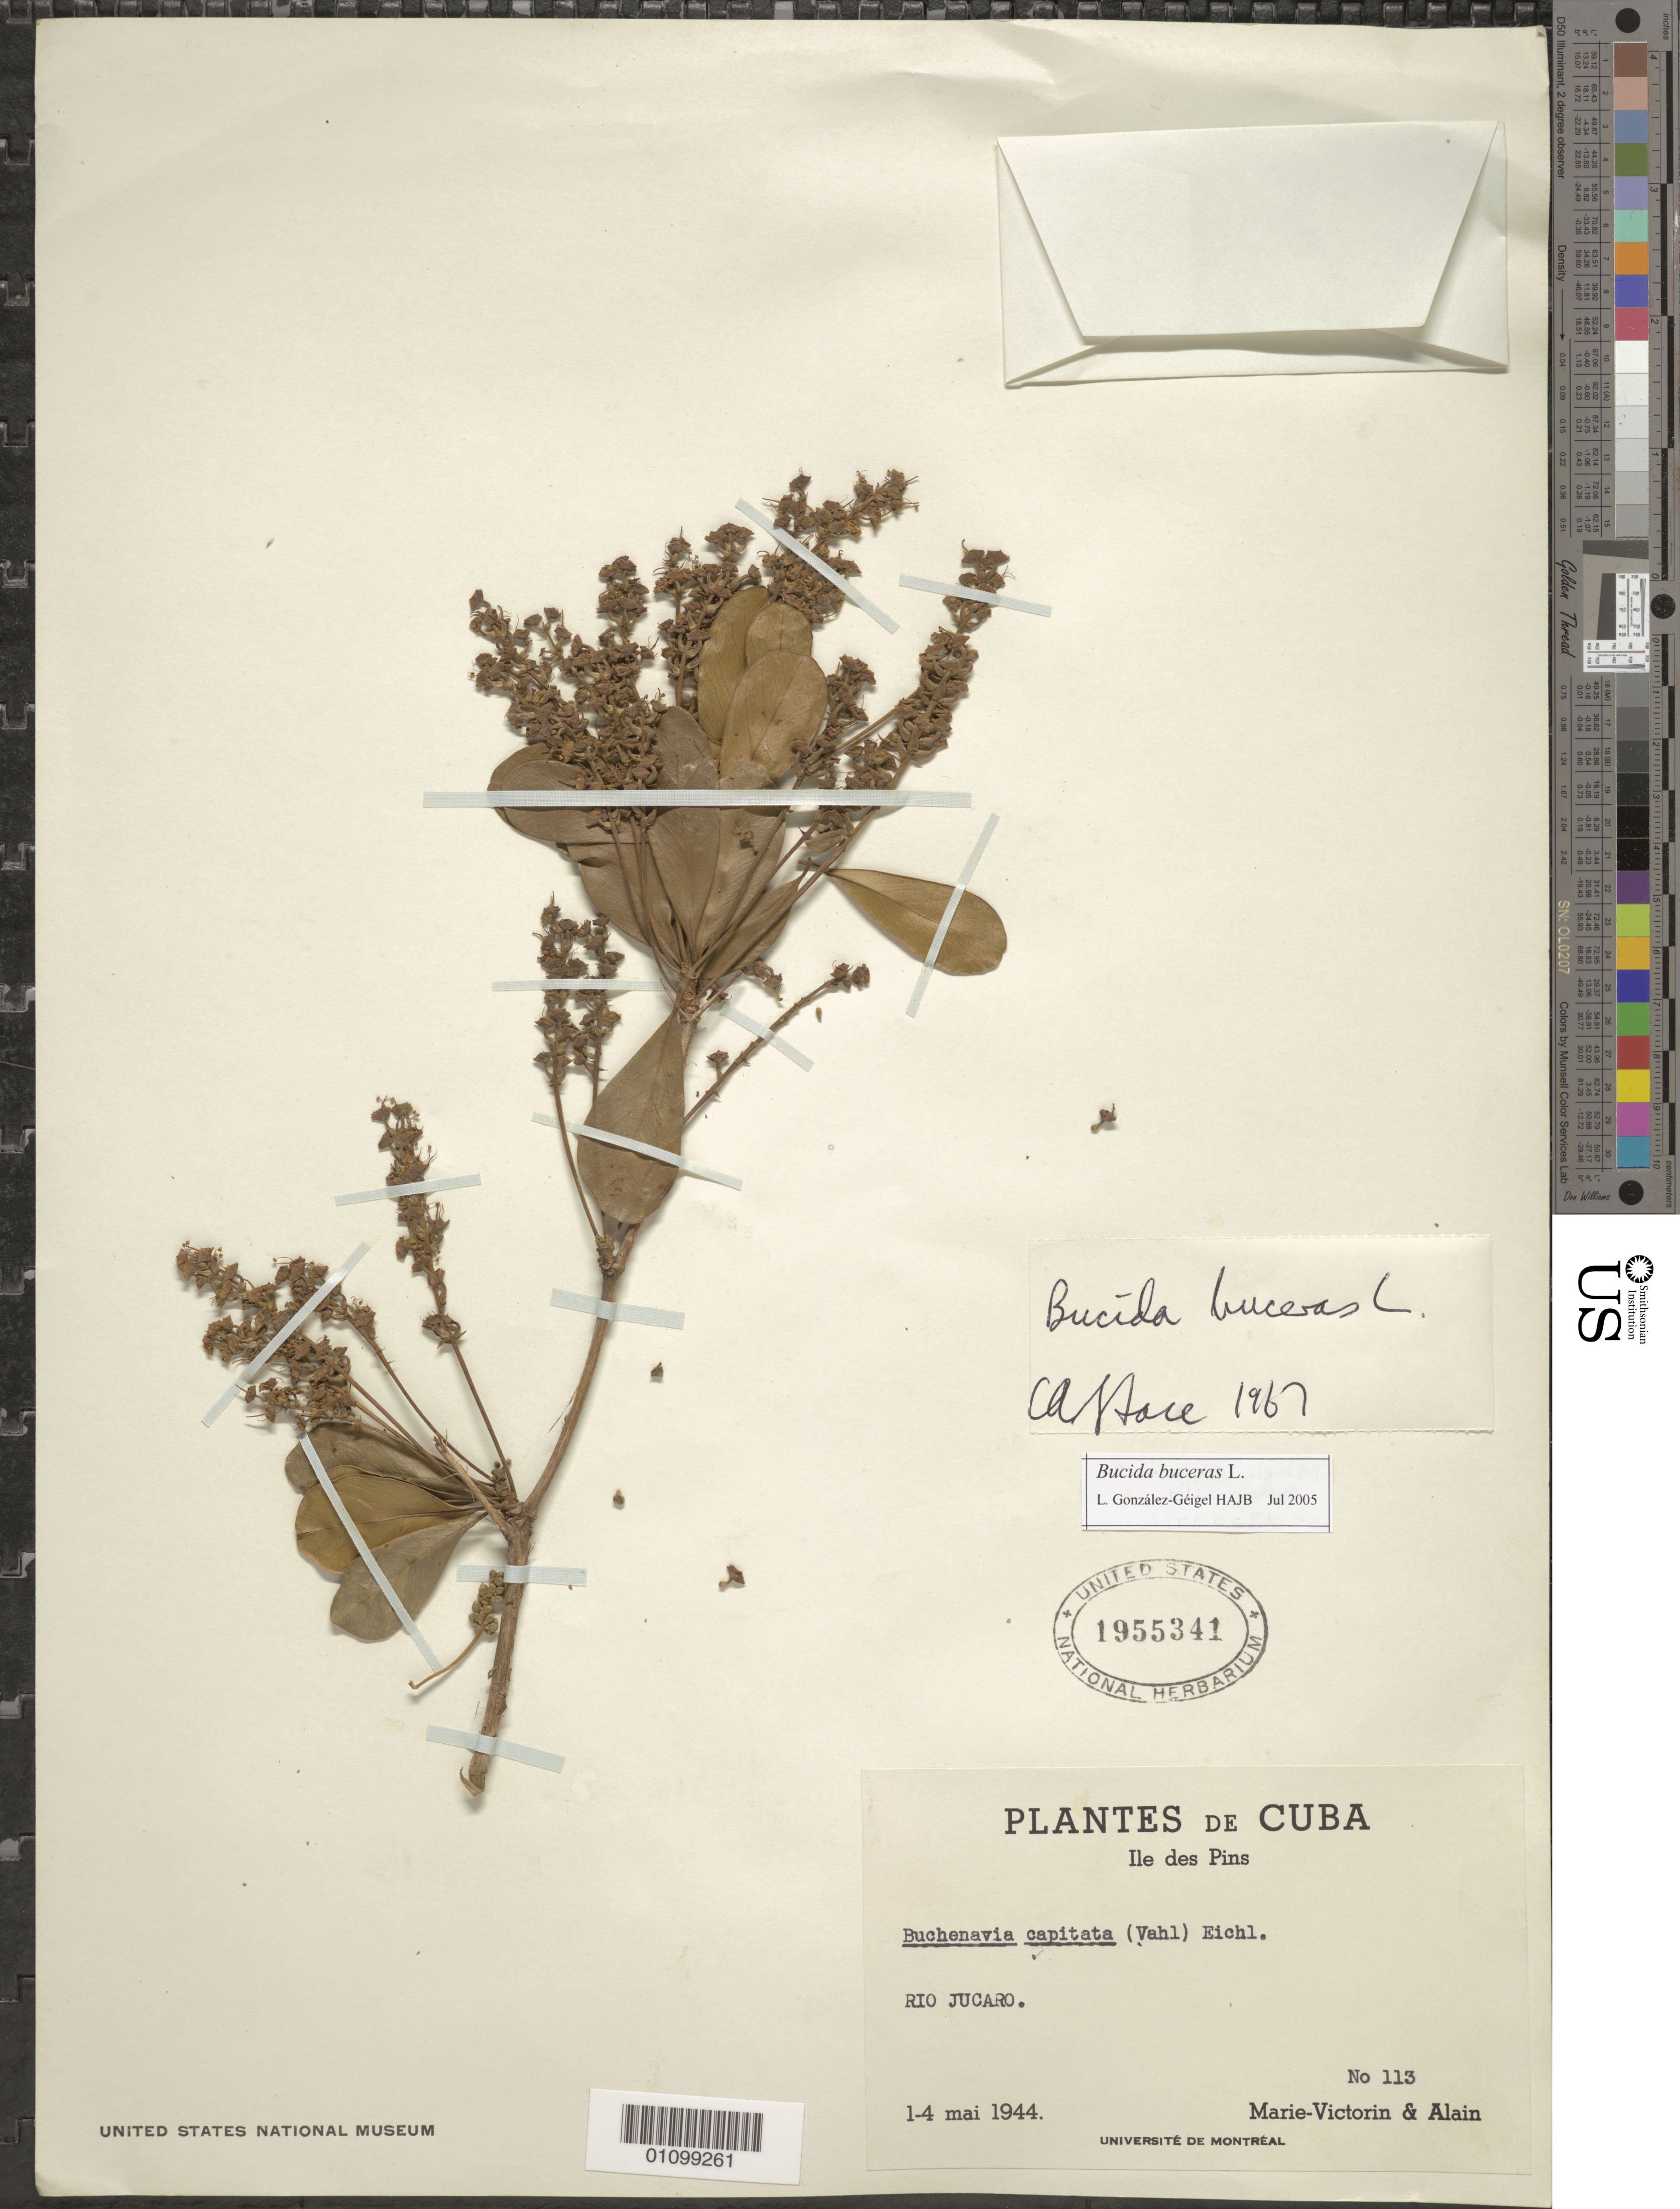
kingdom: Plantae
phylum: Tracheophyta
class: Magnoliopsida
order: Myrtales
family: Combretaceae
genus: Terminalia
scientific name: Terminalia buceras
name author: (L.) C. Wright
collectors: F. Victorin, Fr. Marie-Victorin & A. H. Liogier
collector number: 113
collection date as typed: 01 May 1944 to 04 May 1944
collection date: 1944-05-01/1944-05-04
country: Cuba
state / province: Isla de La Juventud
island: Isla de la Juventud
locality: Rio Jucaro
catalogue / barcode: US 1955341